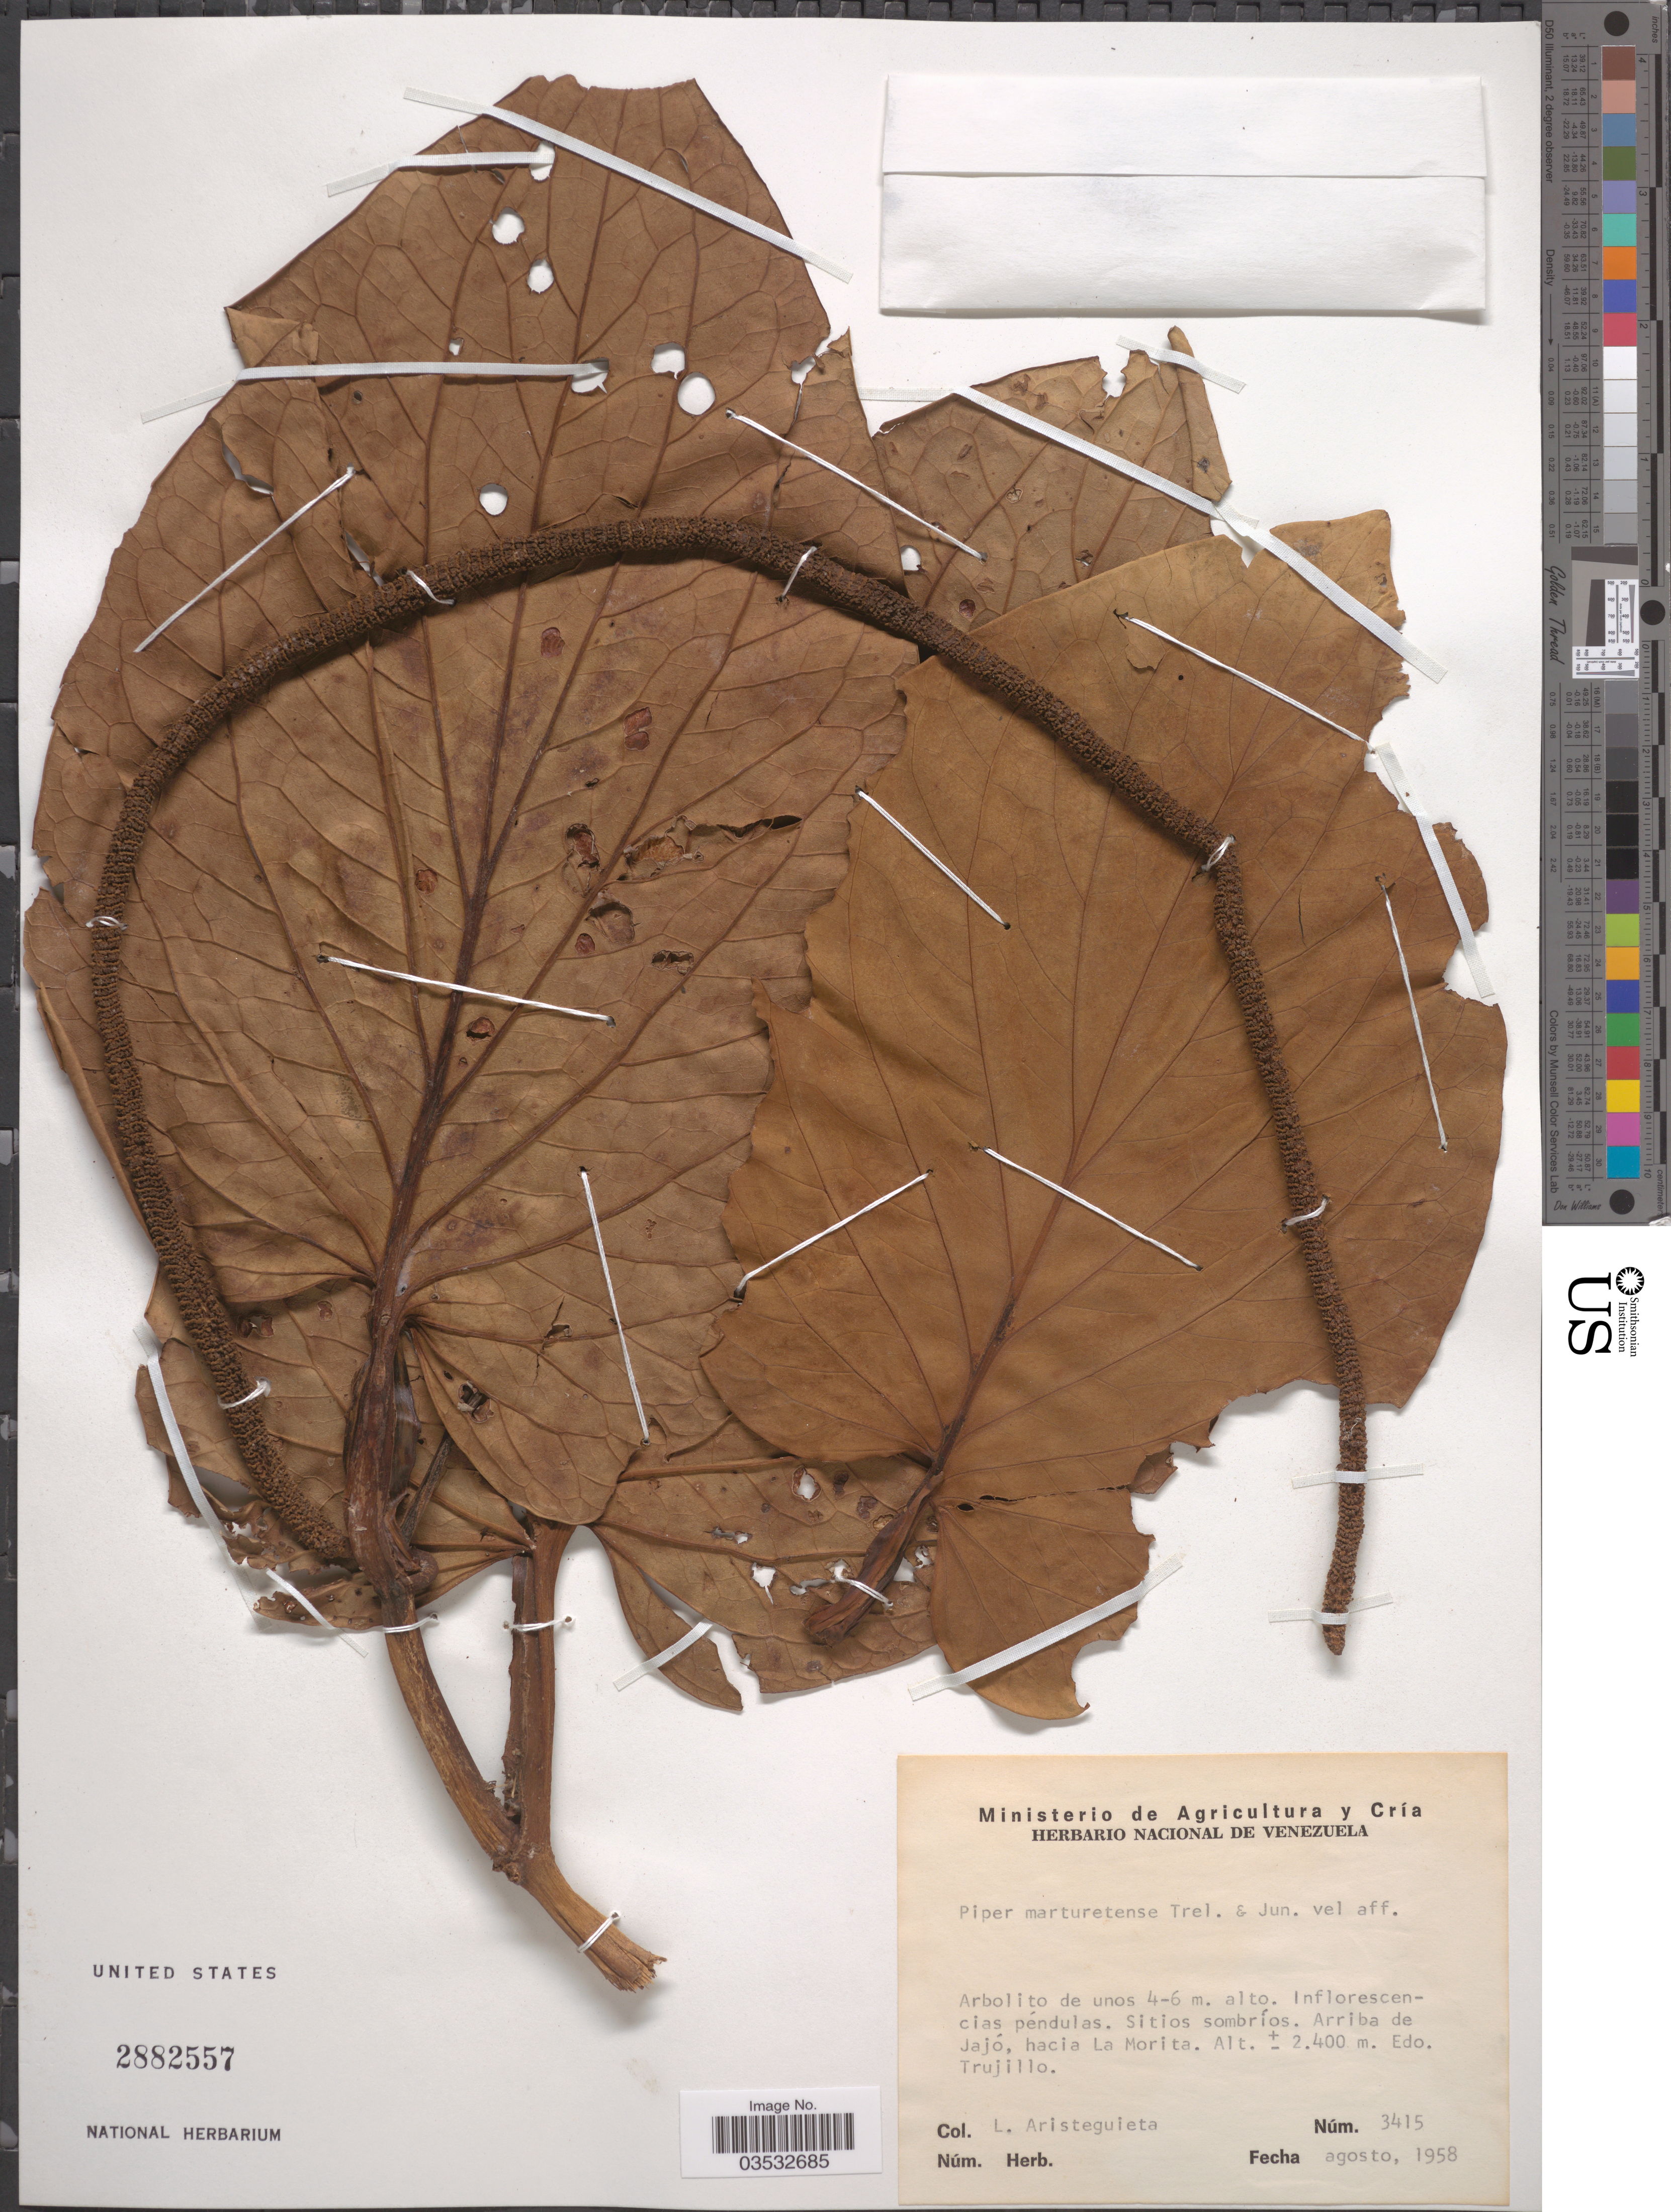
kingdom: Plantae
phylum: Tracheophyta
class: Magnoliopsida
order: Piperales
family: Piperaceae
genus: Piper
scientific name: Piper marturetense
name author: Trel. & Yunck.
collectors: L. Aristeguieta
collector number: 3415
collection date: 1958-08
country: Venezuela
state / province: Trujillo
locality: Arriba de Jajó, hacia La Morita.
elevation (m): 2400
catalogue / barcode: US 2882557